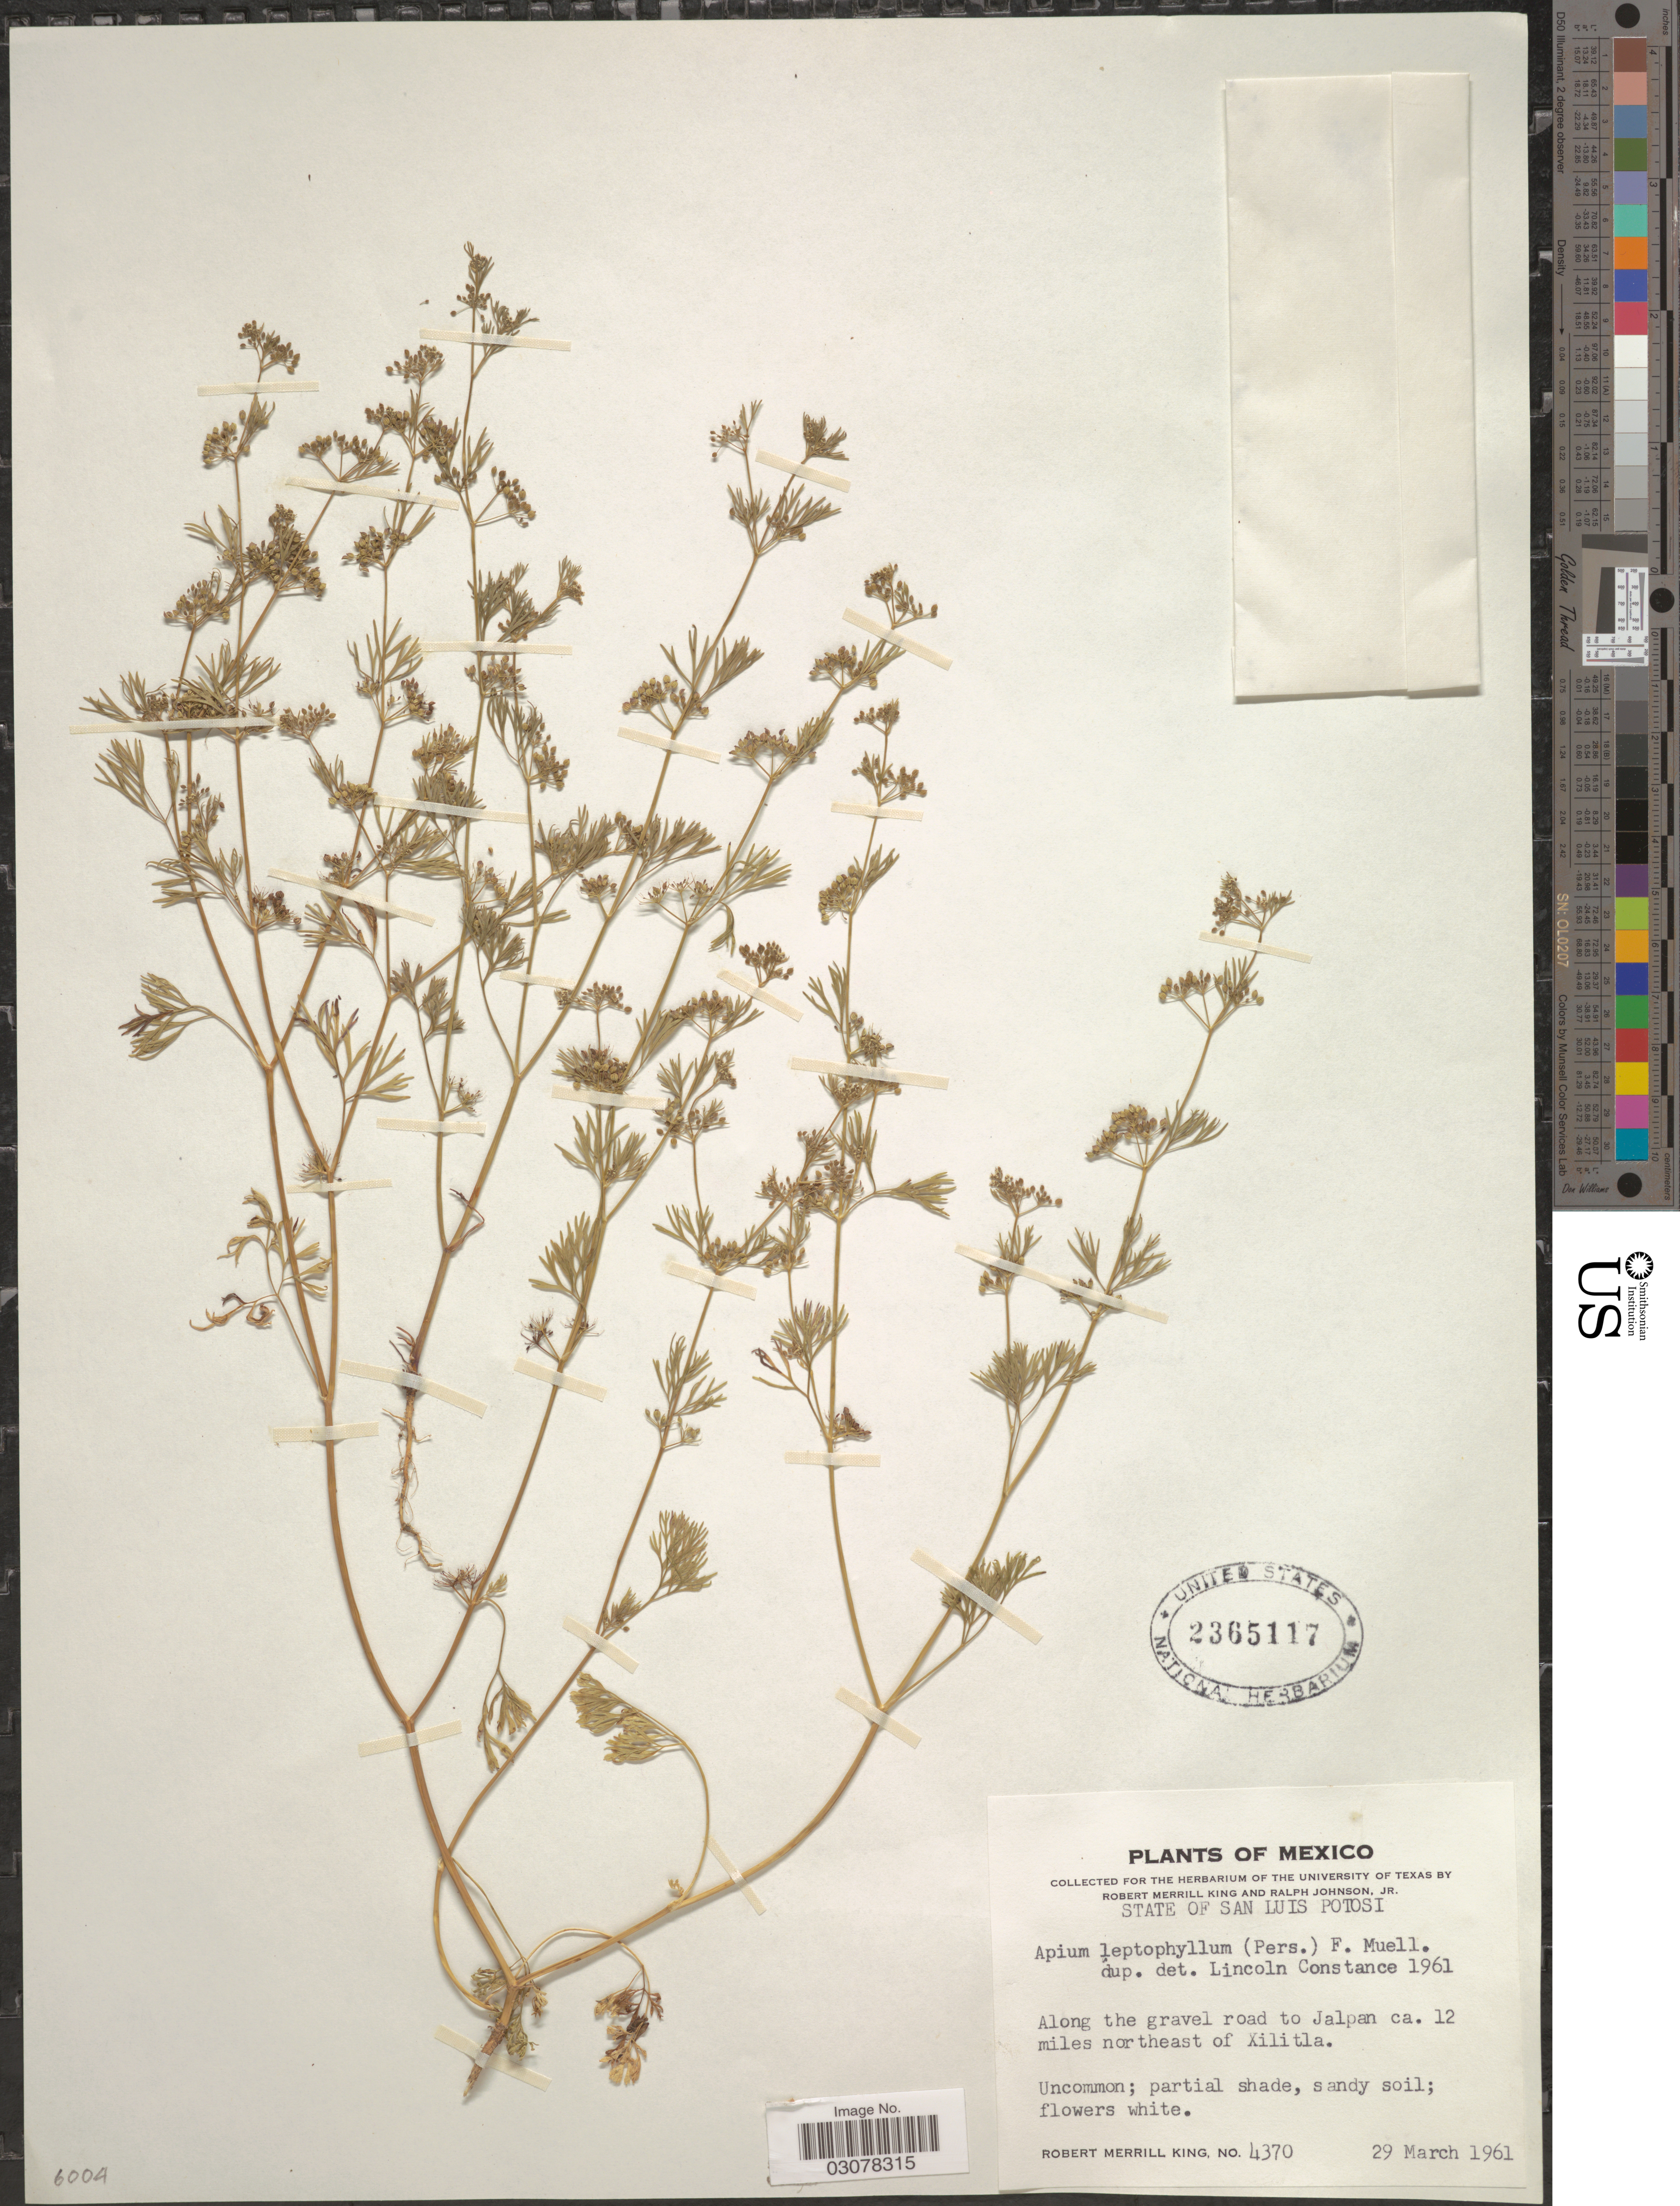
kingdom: Plantae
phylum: Tracheophyta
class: Magnoliopsida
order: Apiales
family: Apiaceae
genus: Cyclospermum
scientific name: Cyclospermum leptophyllum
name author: (Pers.) Sprague ex Britton & P. Wilson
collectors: R. M. King & R. Johnson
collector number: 4370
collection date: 1961-03-29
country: Mexico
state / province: San Luis Potosí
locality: Along the gravel road to Jalpan ca. 12 miles northeast of Xilitla.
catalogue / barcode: US 2365117